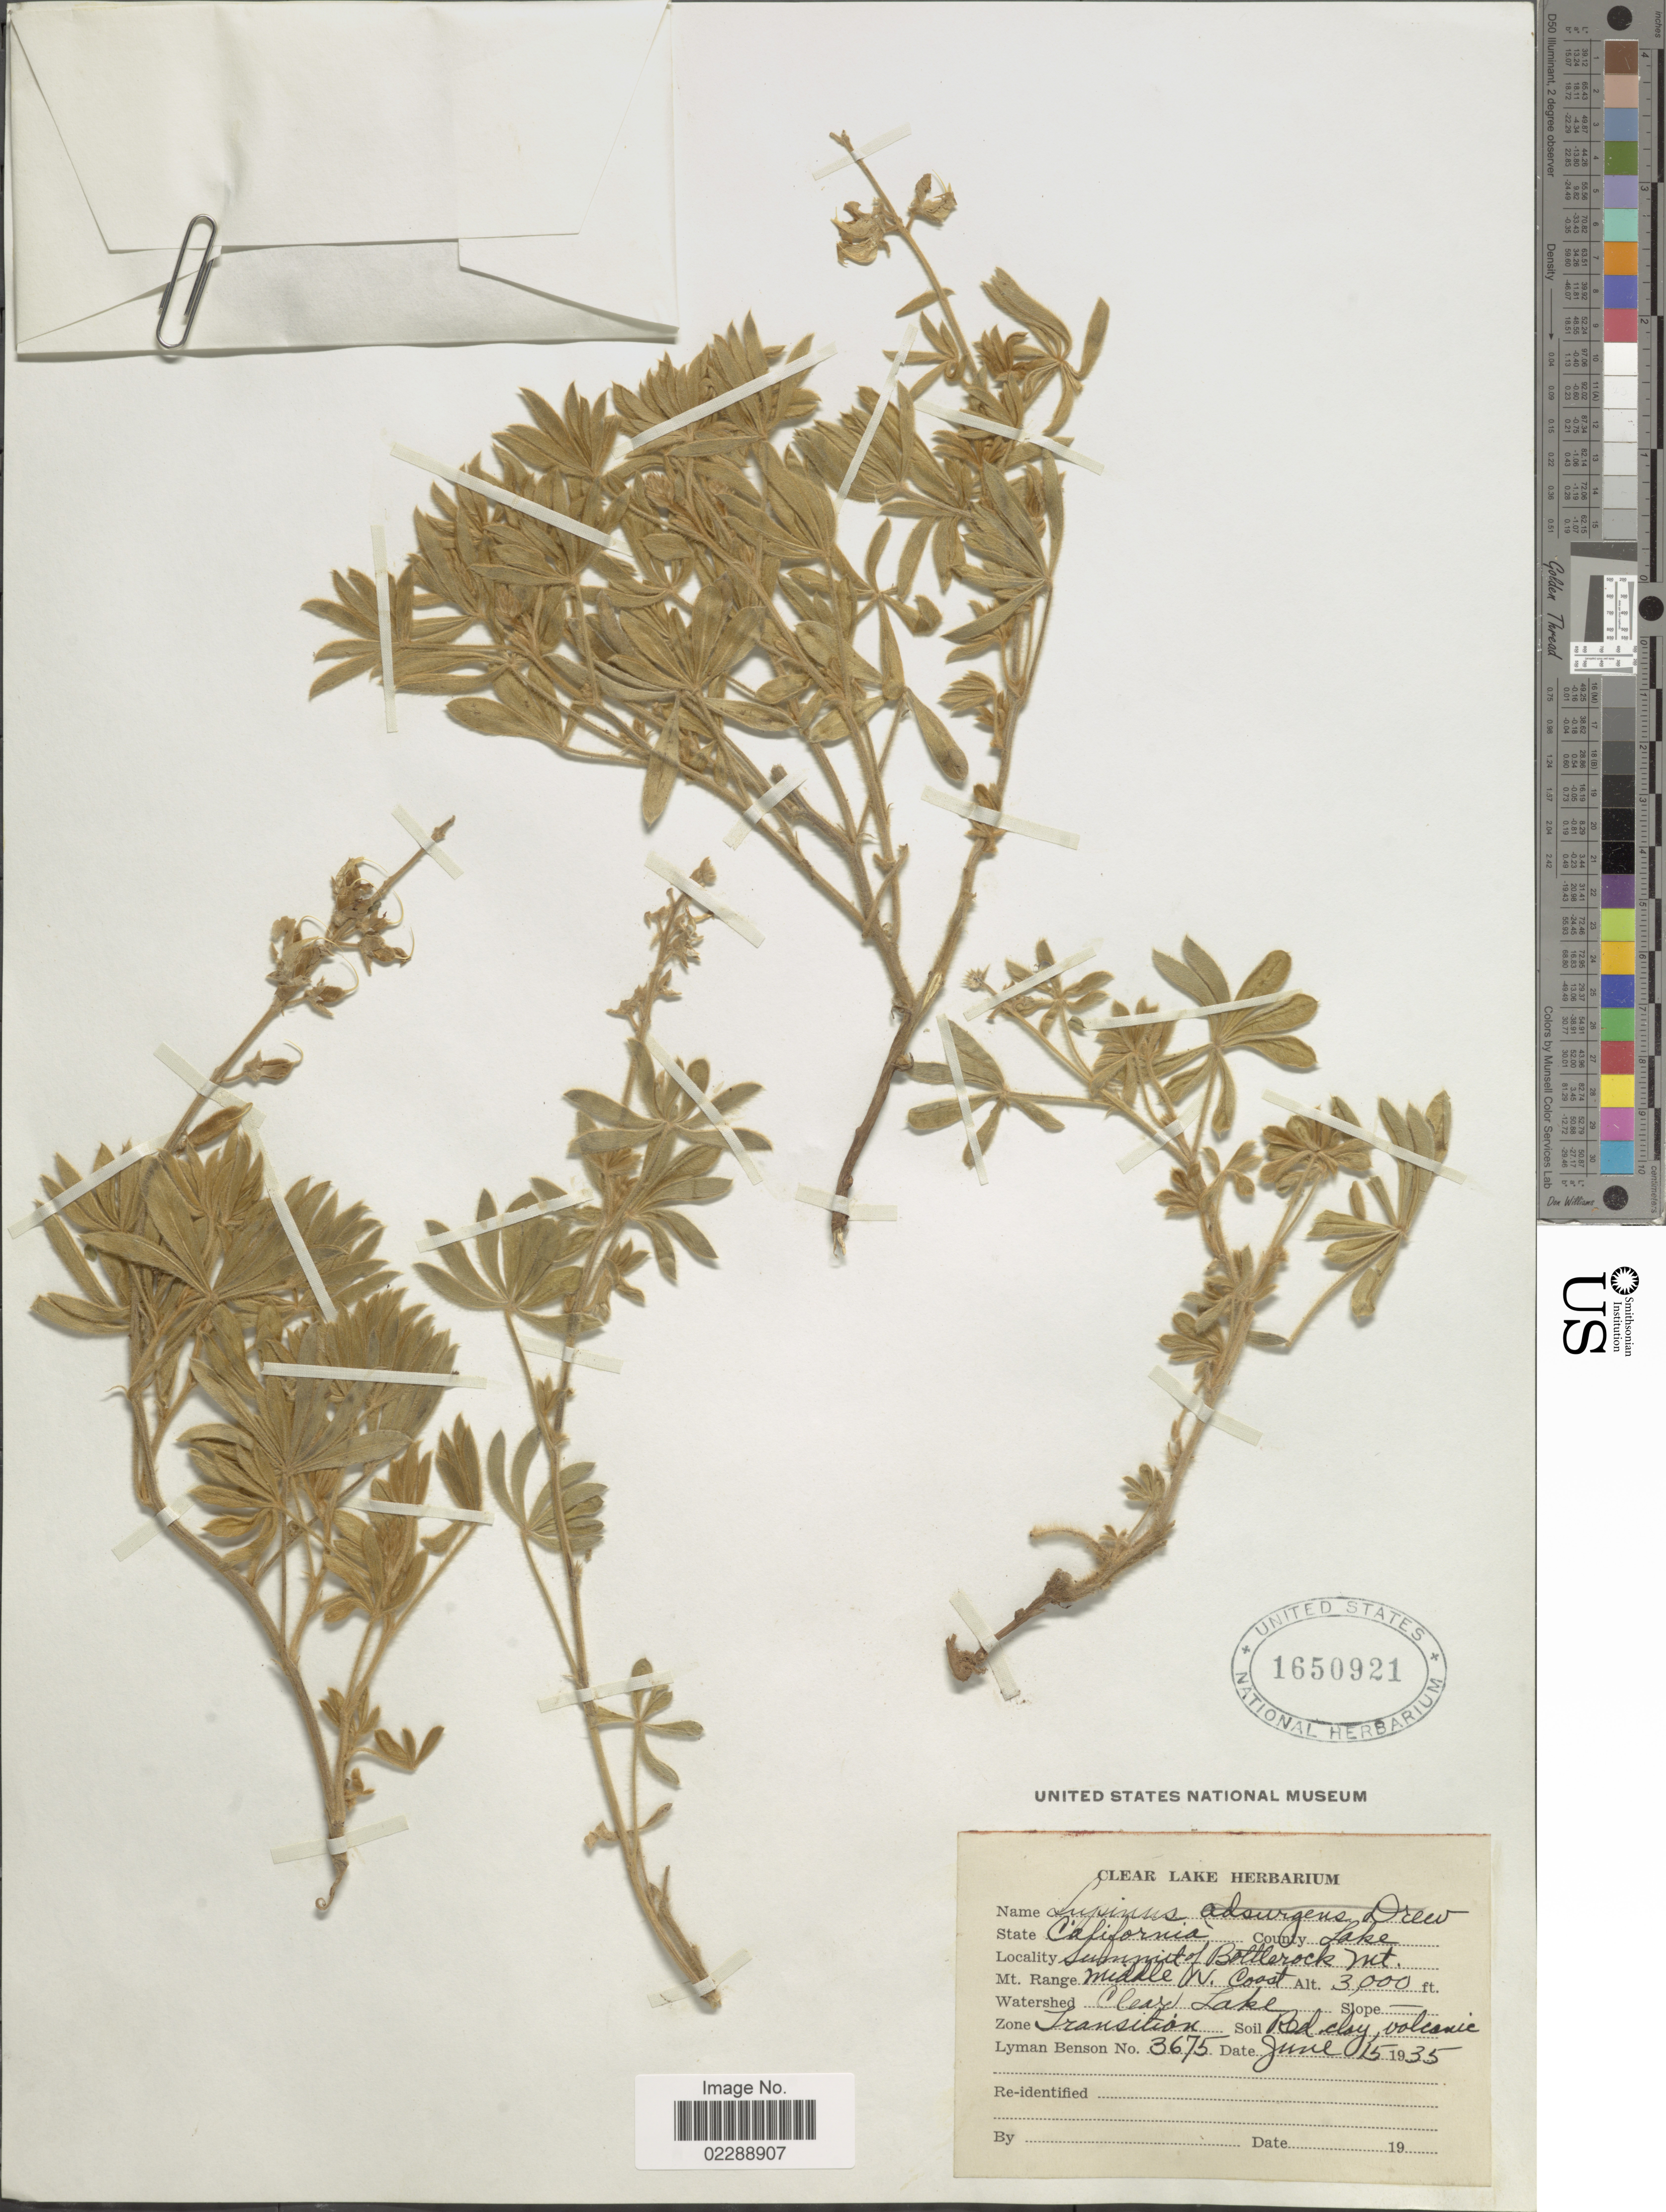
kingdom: Plantae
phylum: Tracheophyta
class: Magnoliopsida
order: Fabales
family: Fabaceae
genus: Lupinus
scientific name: Lupinus sp.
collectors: L. D. Benson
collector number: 3675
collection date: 1935-06-15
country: United States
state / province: California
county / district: Lake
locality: State California, County lake, Summit of Botterock Mt. Middle N. Coast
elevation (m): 914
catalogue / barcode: US 1650921